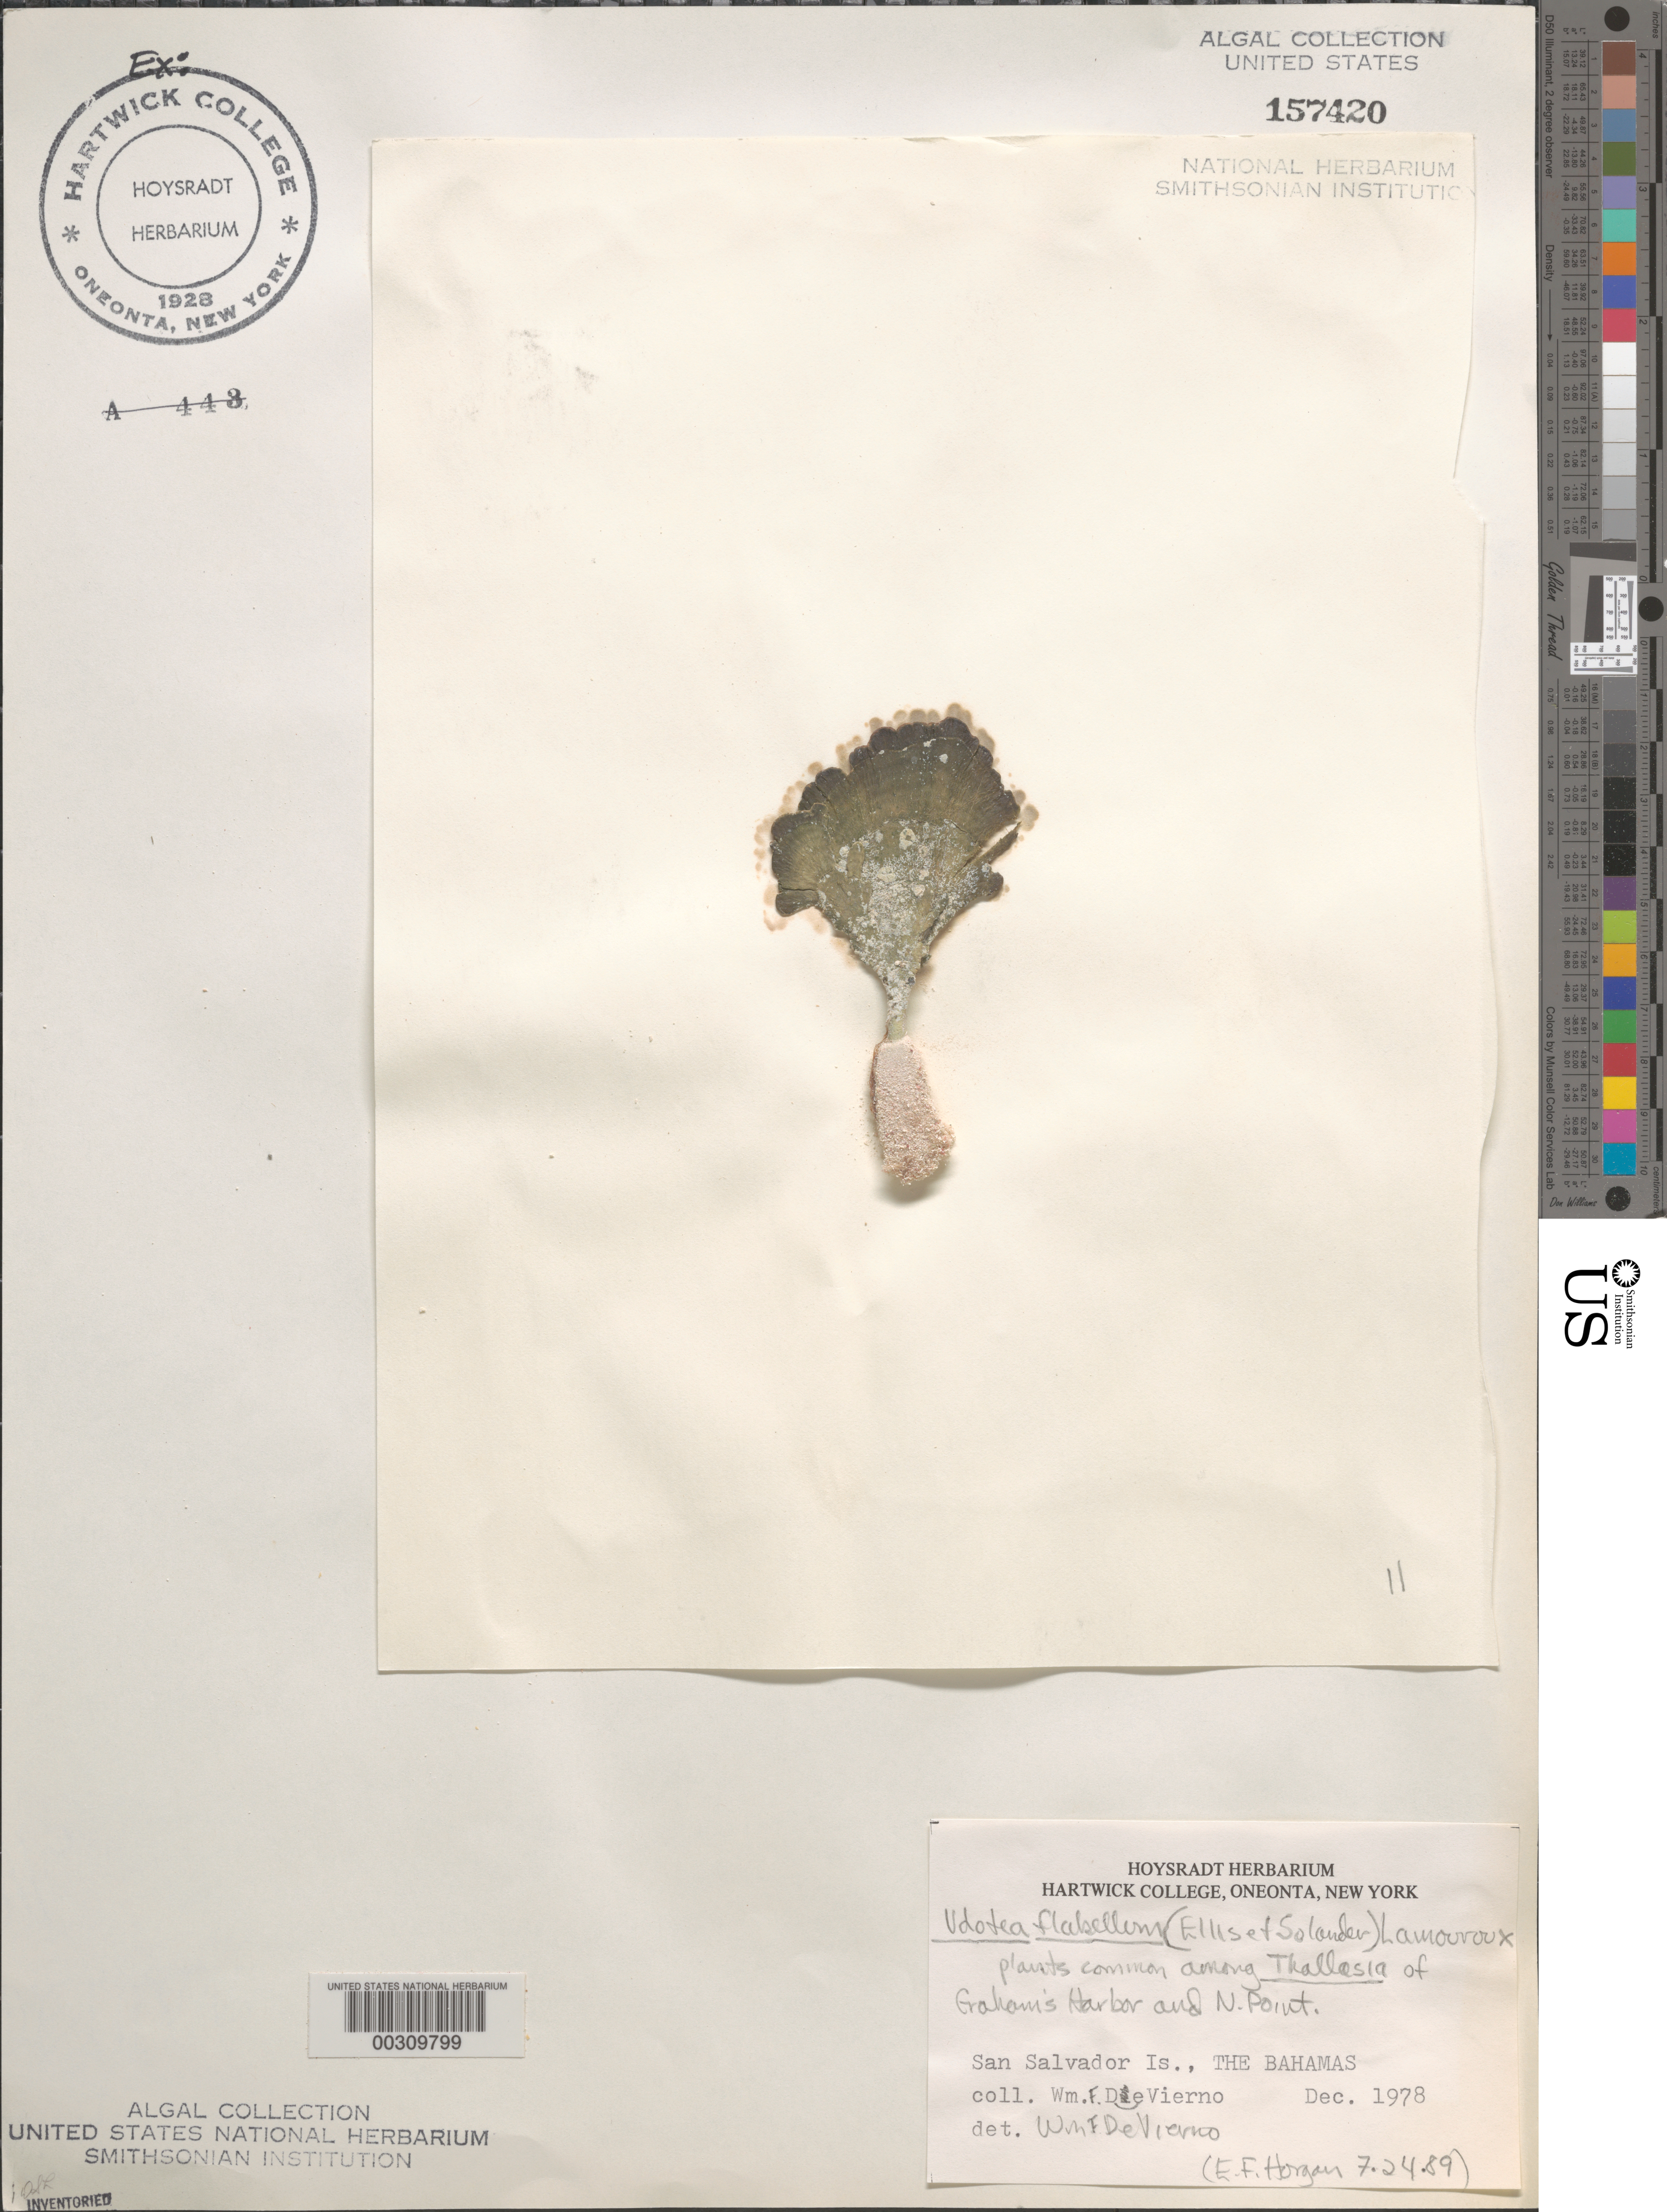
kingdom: Plantae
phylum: Chlorophyta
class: Ulvophyceae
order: Bryopsidales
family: Udoteaceae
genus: Udotea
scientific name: Udotea flabellum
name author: (J. Ellis & Sol.) M. Howe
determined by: Devierno, W. F.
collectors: W. Devierno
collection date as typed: Dec 1978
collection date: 1978-12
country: Bahamas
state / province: San Salvador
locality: Graham's harbor and north point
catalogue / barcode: US 157420